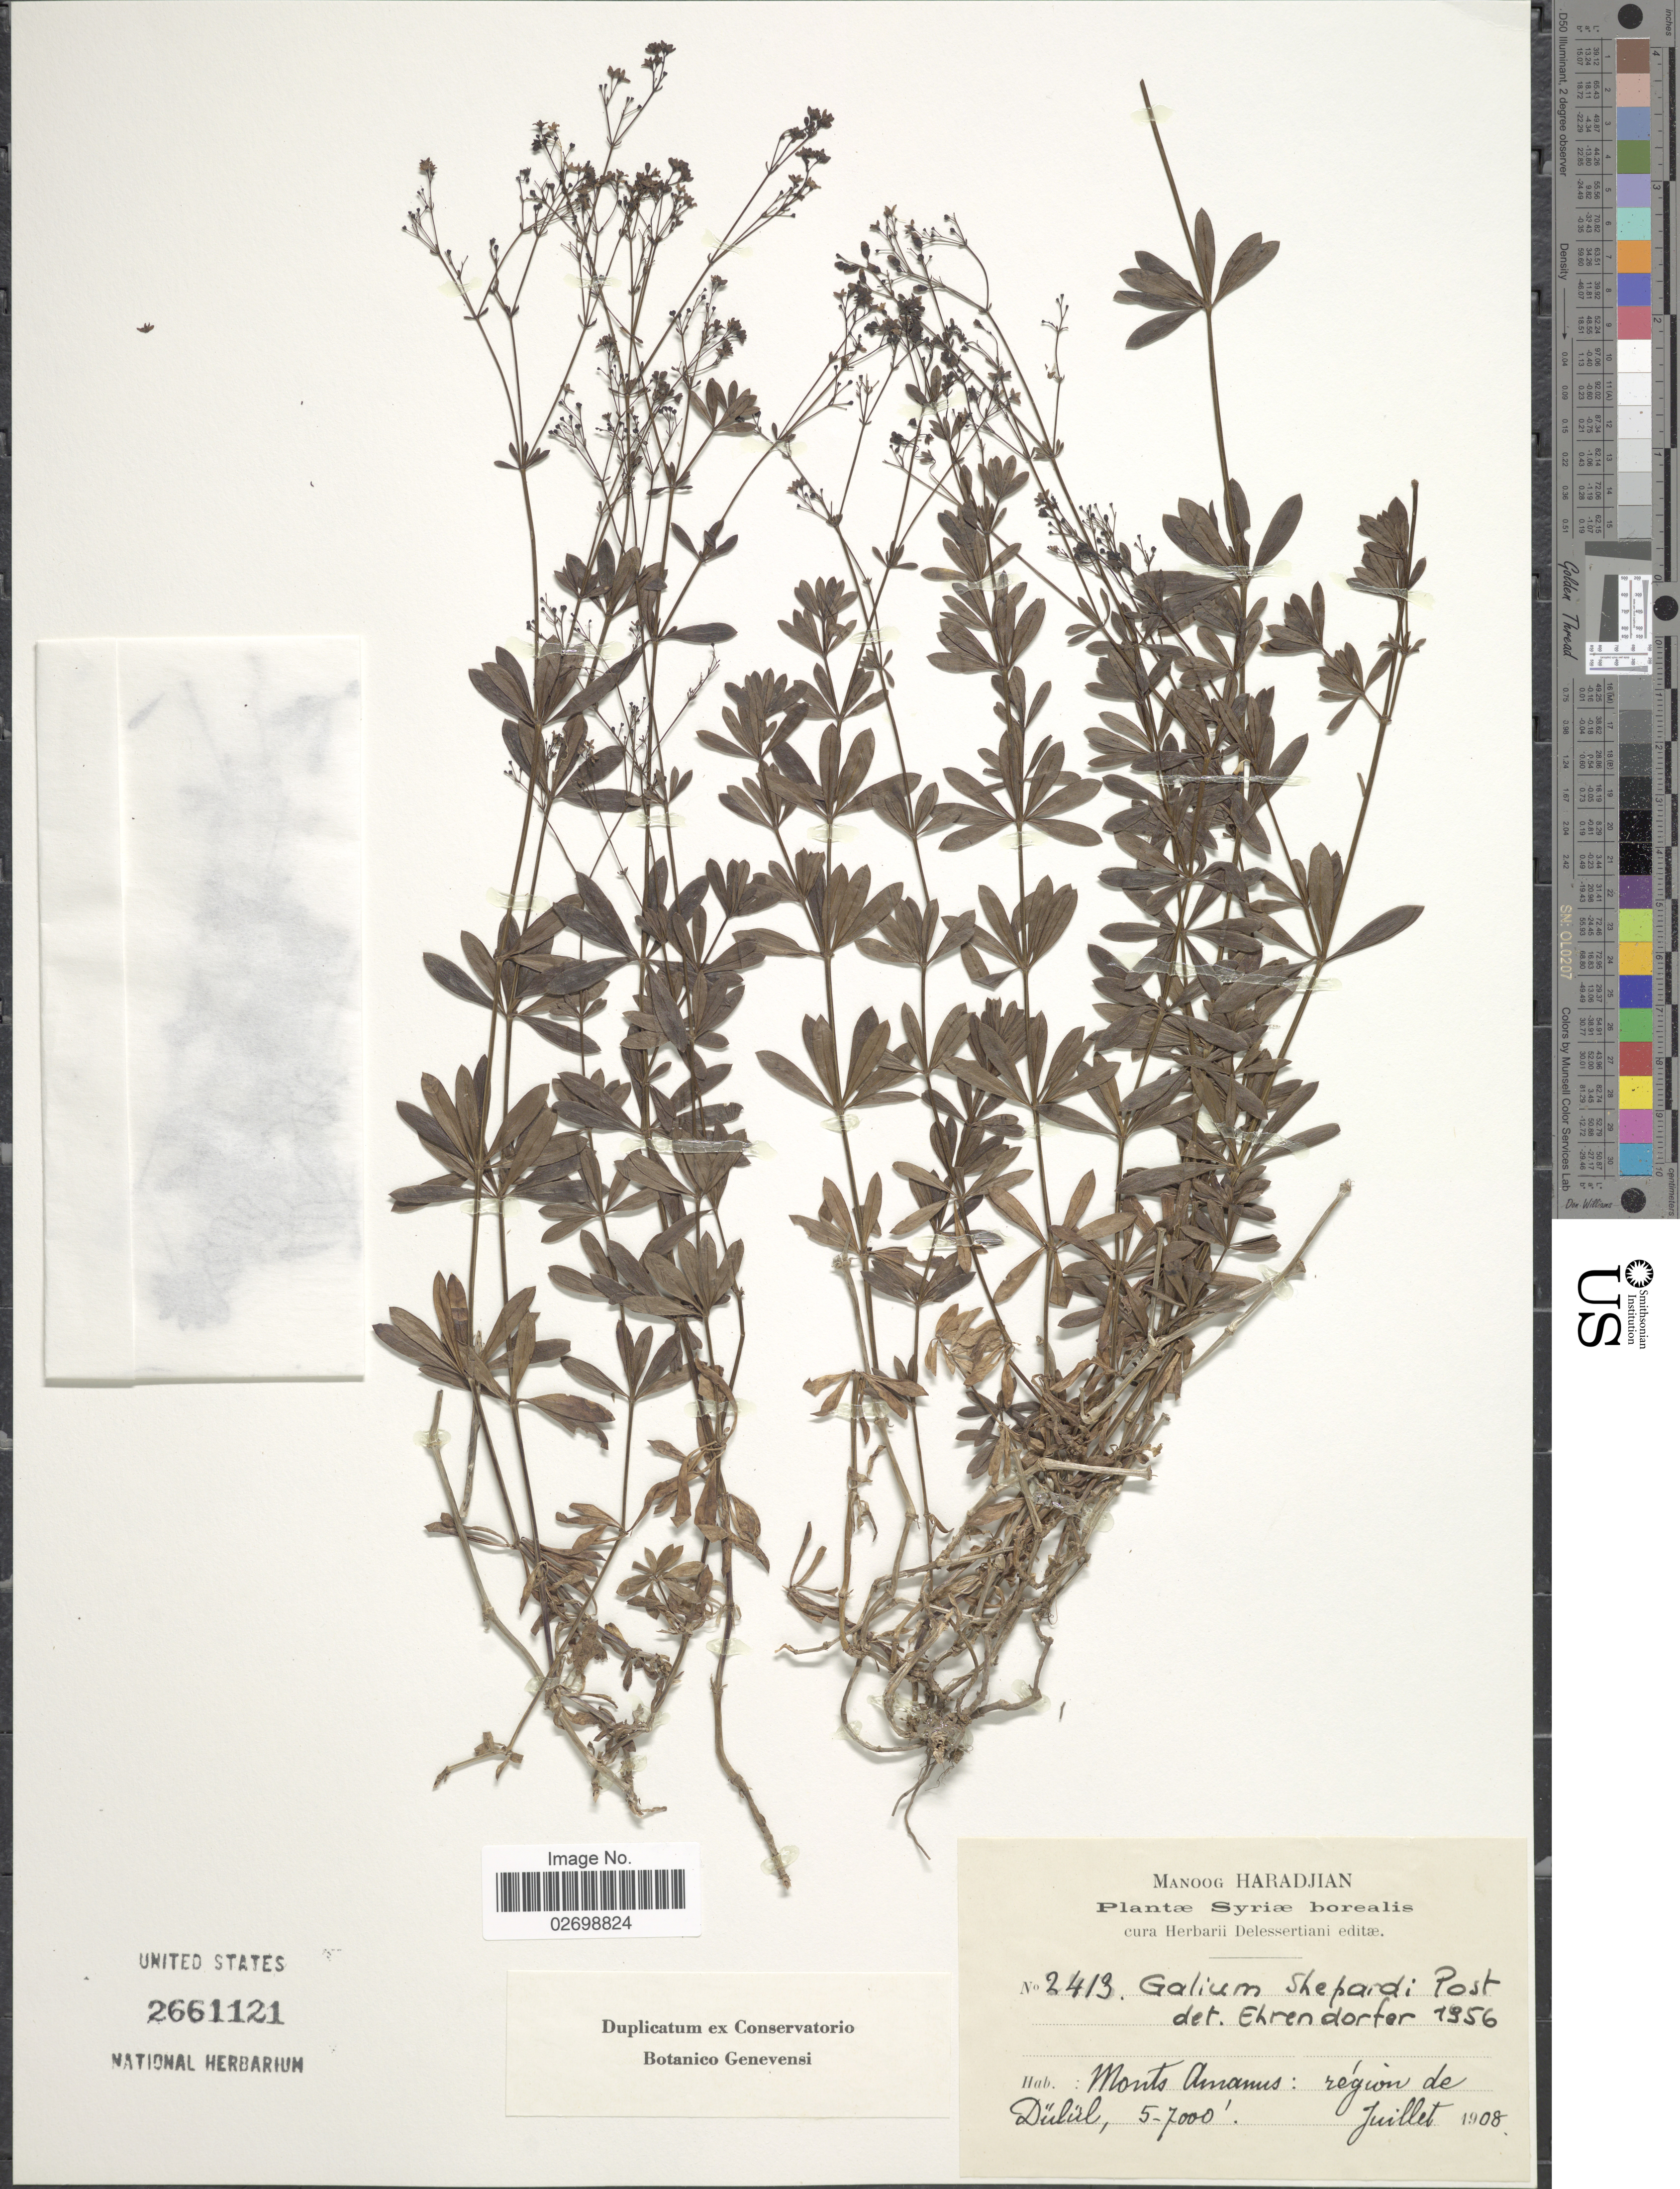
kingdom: Plantae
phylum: Tracheophyta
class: Magnoliopsida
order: Gentianales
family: Rubiaceae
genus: Galium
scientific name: Galium shepardii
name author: Post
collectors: M. Haradjian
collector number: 2413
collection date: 1908-07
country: Syria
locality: Monts Amamus region de Dulul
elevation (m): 1524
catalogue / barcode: US 2661121